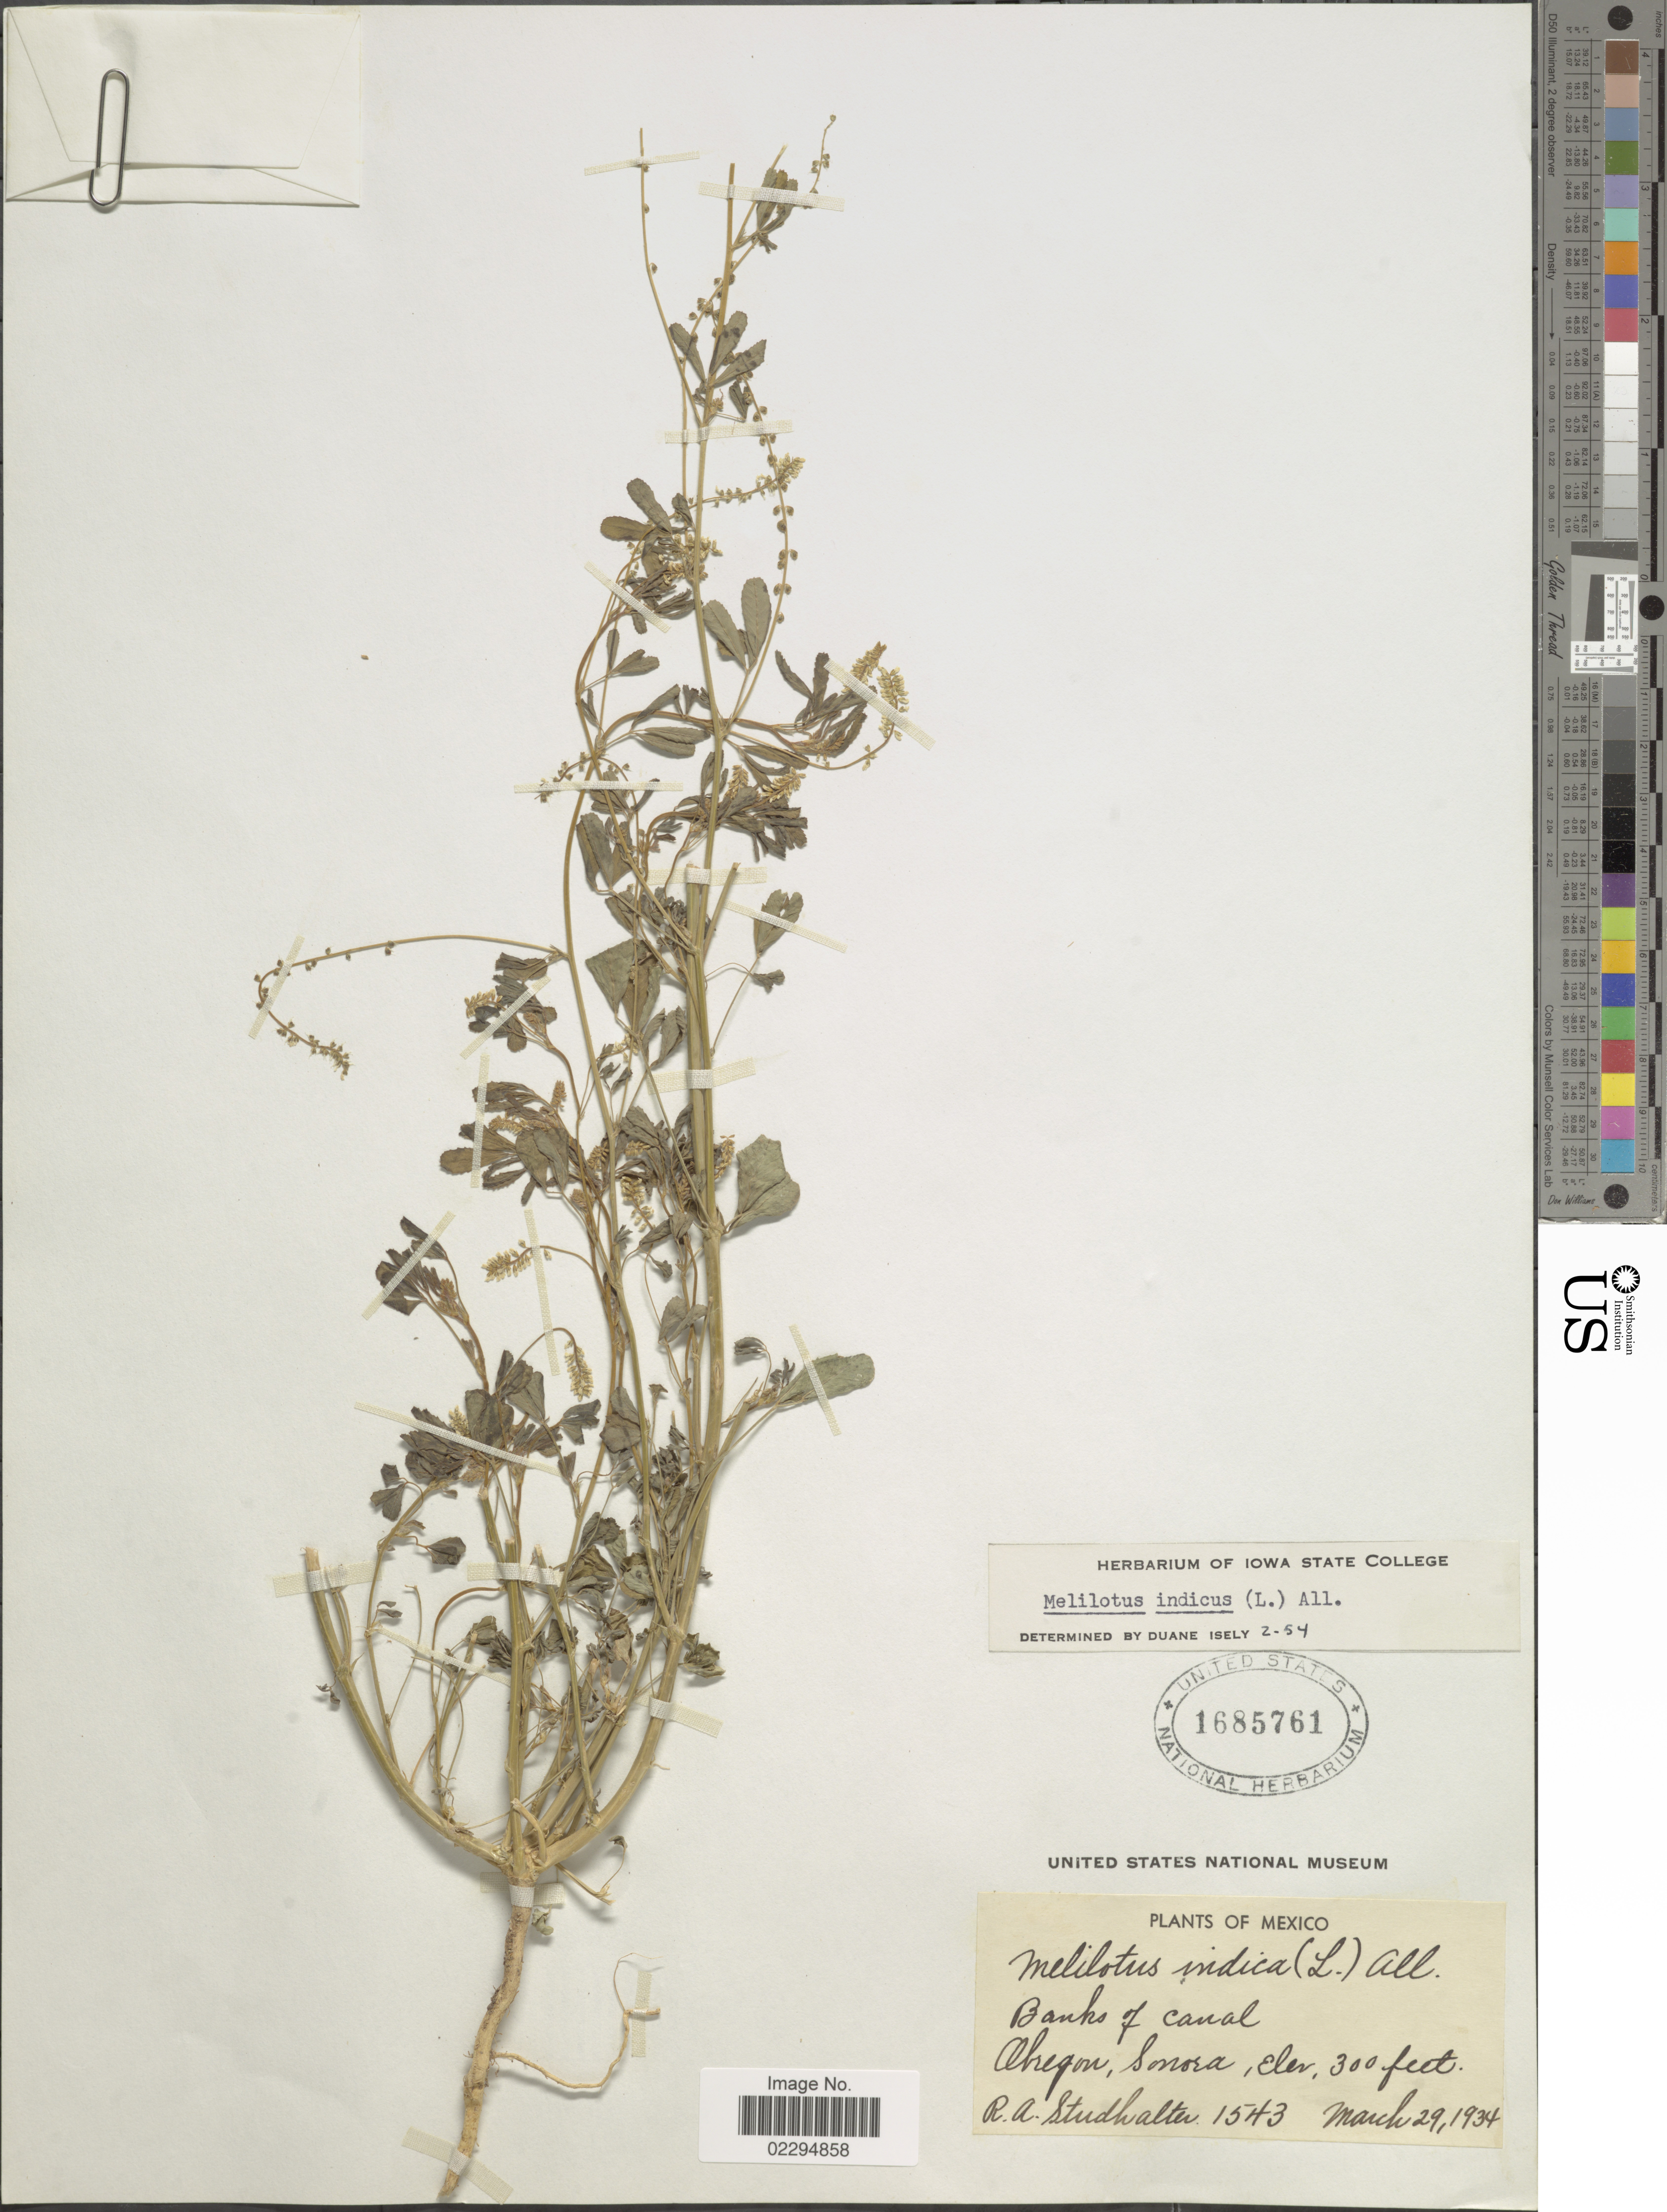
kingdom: Plantae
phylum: Tracheophyta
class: Magnoliopsida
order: Fabales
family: Fabaceae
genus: Melilotus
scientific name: Melilotus indicus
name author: (L.) All.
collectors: R. Studhalter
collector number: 1543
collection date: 1934-03-29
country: Mexico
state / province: Sonora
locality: Banks of canal, Abregon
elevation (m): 91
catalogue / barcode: US 1685761